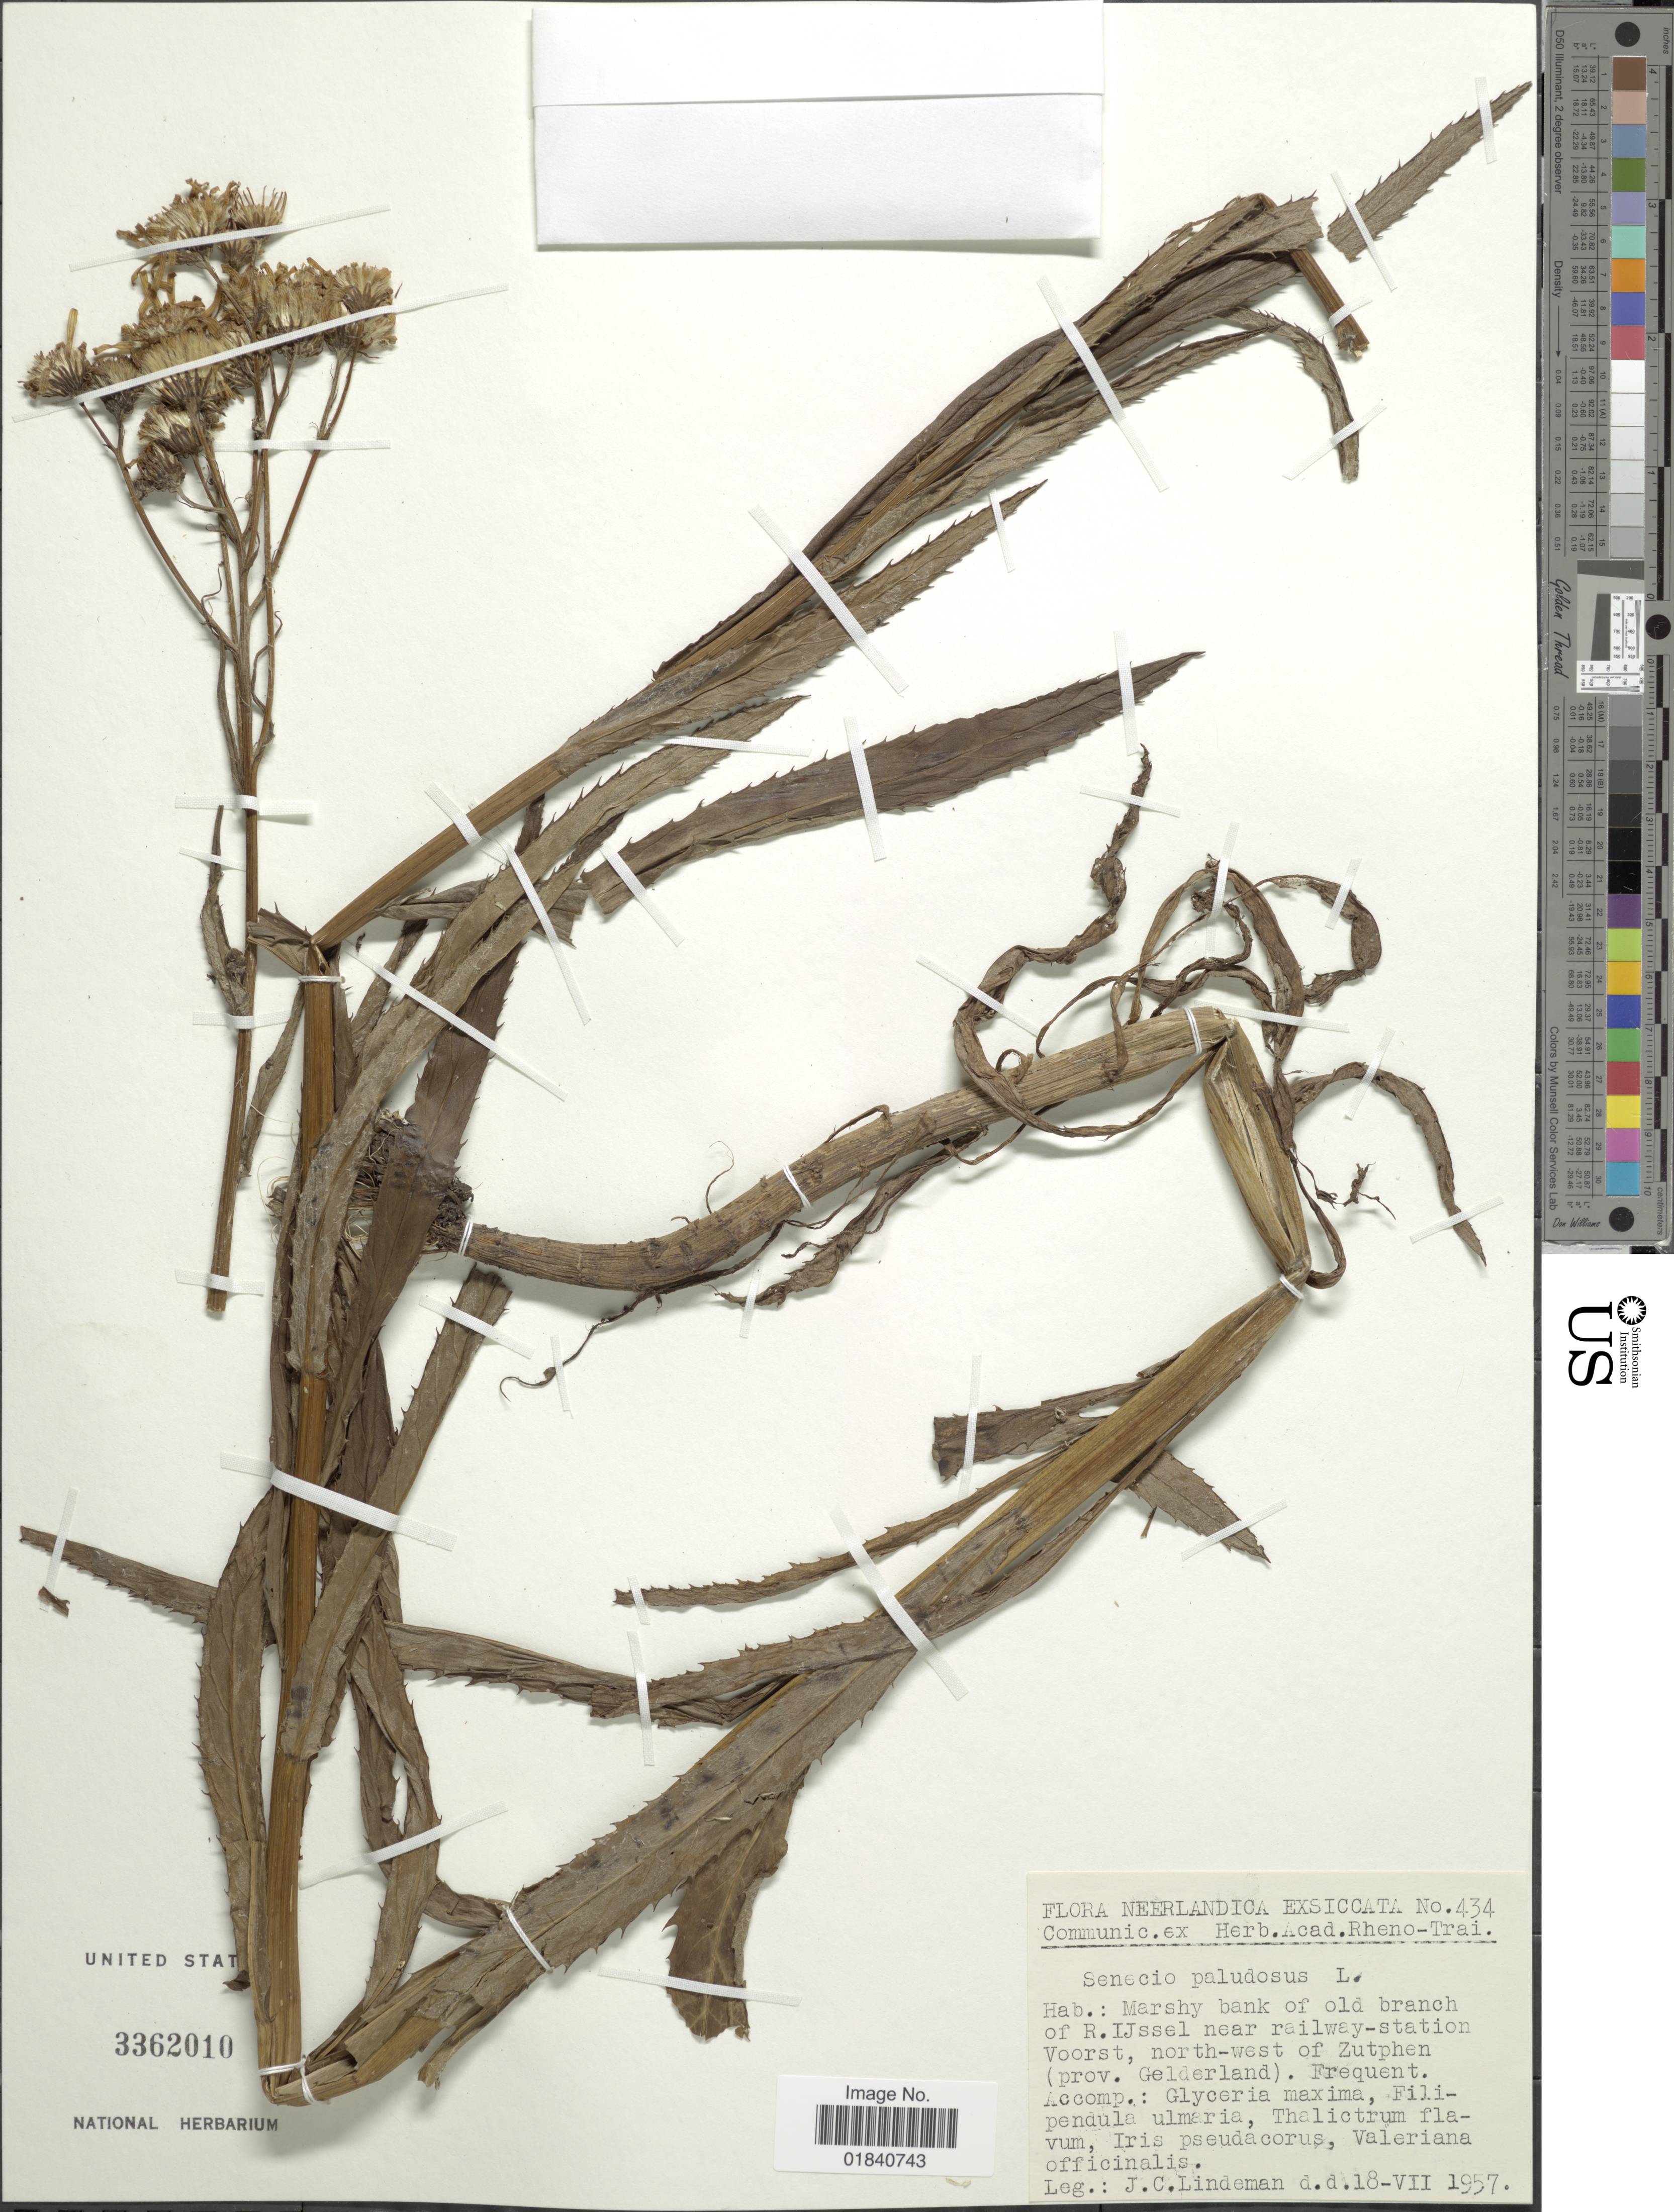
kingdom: Plantae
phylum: Tracheophyta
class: Magnoliopsida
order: Asterales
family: Asteraceae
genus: Senecio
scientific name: Senecio paludosus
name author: L.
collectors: J. C. Lindeman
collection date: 1957-07-18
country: Netherlands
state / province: Gelderland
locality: Neerlandica. near railway-station Voorst, north-west of Zutphen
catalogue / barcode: US 3362010